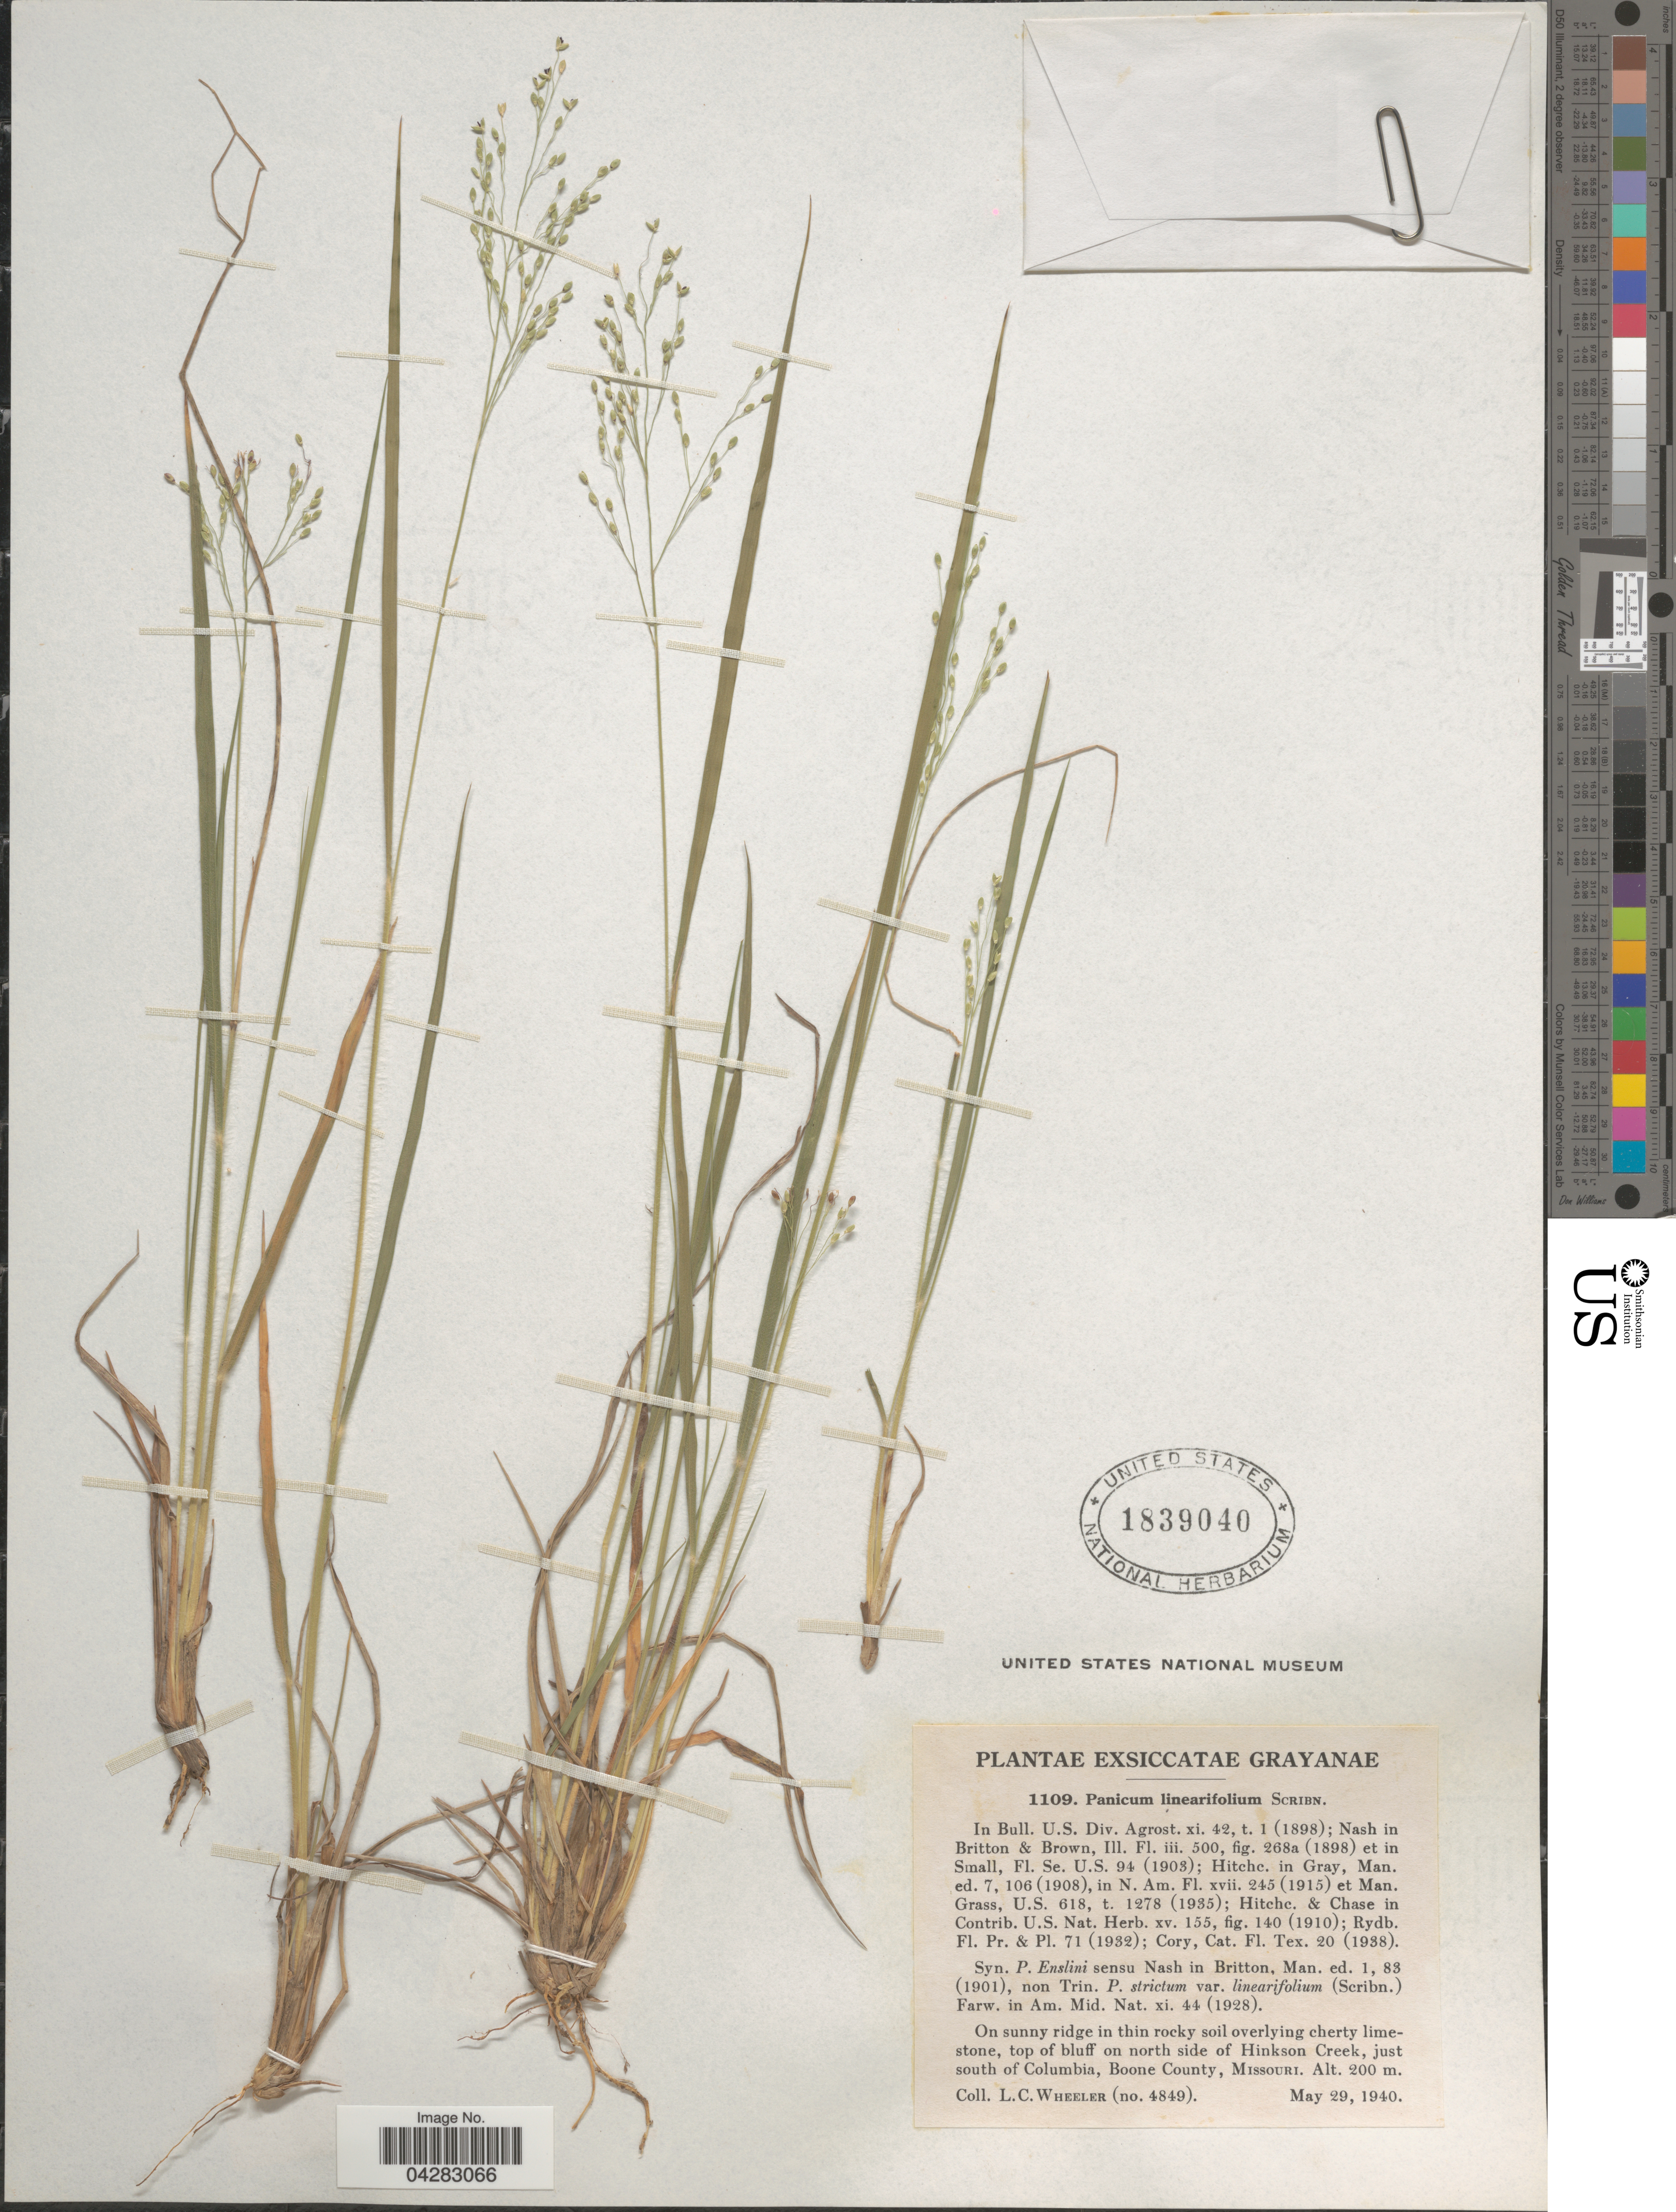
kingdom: Plantae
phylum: Tracheophyta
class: Liliopsida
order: Poales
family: Poaceae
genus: Dichanthelium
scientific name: Dichanthelium linearifolium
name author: (Scribn.) Gould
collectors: L. C. Wheeler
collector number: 4849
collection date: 1940-05-29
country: United States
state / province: Missouri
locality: On sunnry ridge in thin rocky soil overlying cherty limestone, top of bluff on north side of Hinkson Creek, just south of Columbia, Boone County.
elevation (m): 200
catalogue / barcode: US 1839040